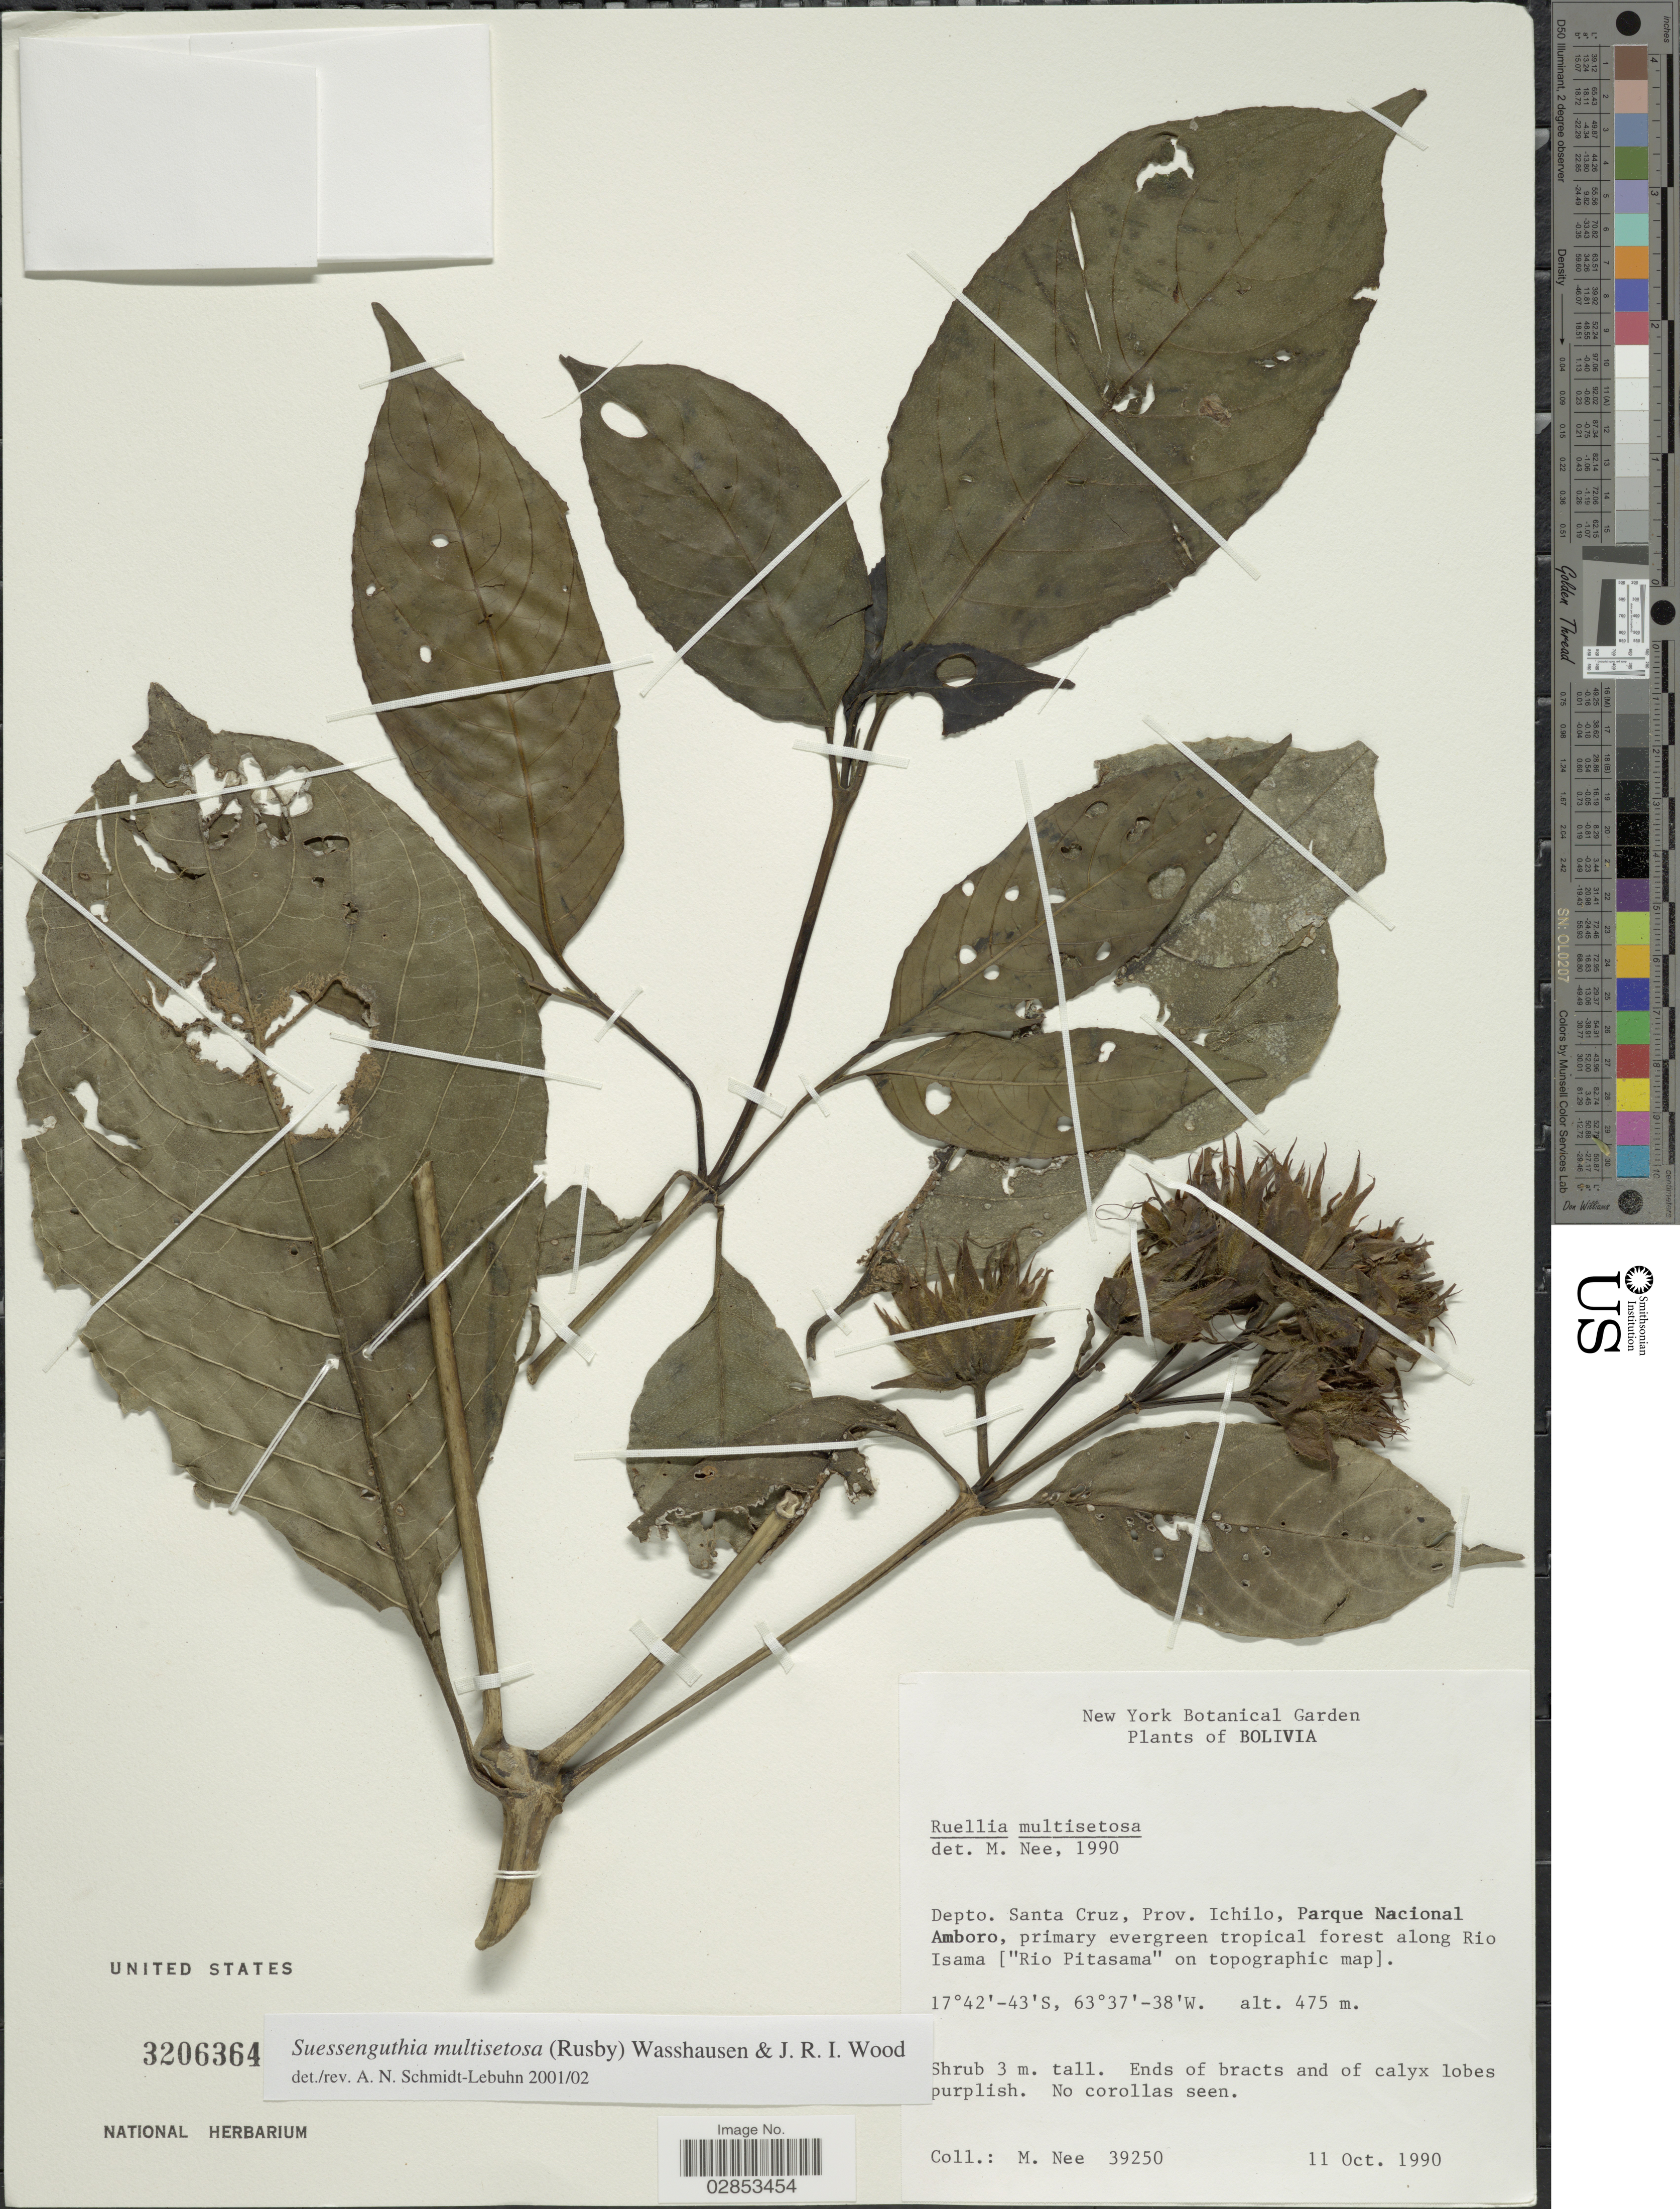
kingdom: Plantae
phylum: Tracheophyta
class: Magnoliopsida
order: Lamiales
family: Acanthaceae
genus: Suessenguthia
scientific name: Suessenguthia multisetosa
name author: (Rusby) Wassh. & J.R.I. Wood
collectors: M. Nee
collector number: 39250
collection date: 1990-10-11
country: Bolivia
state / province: Santa Cruz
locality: Depto. Santa Cruz, Prov. Ichilo, Parque Nacional Amboro, primary evergreen tropical forest along Rio Isama. ["Rio Pitasama" on topographic map].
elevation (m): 475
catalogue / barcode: US 3206364